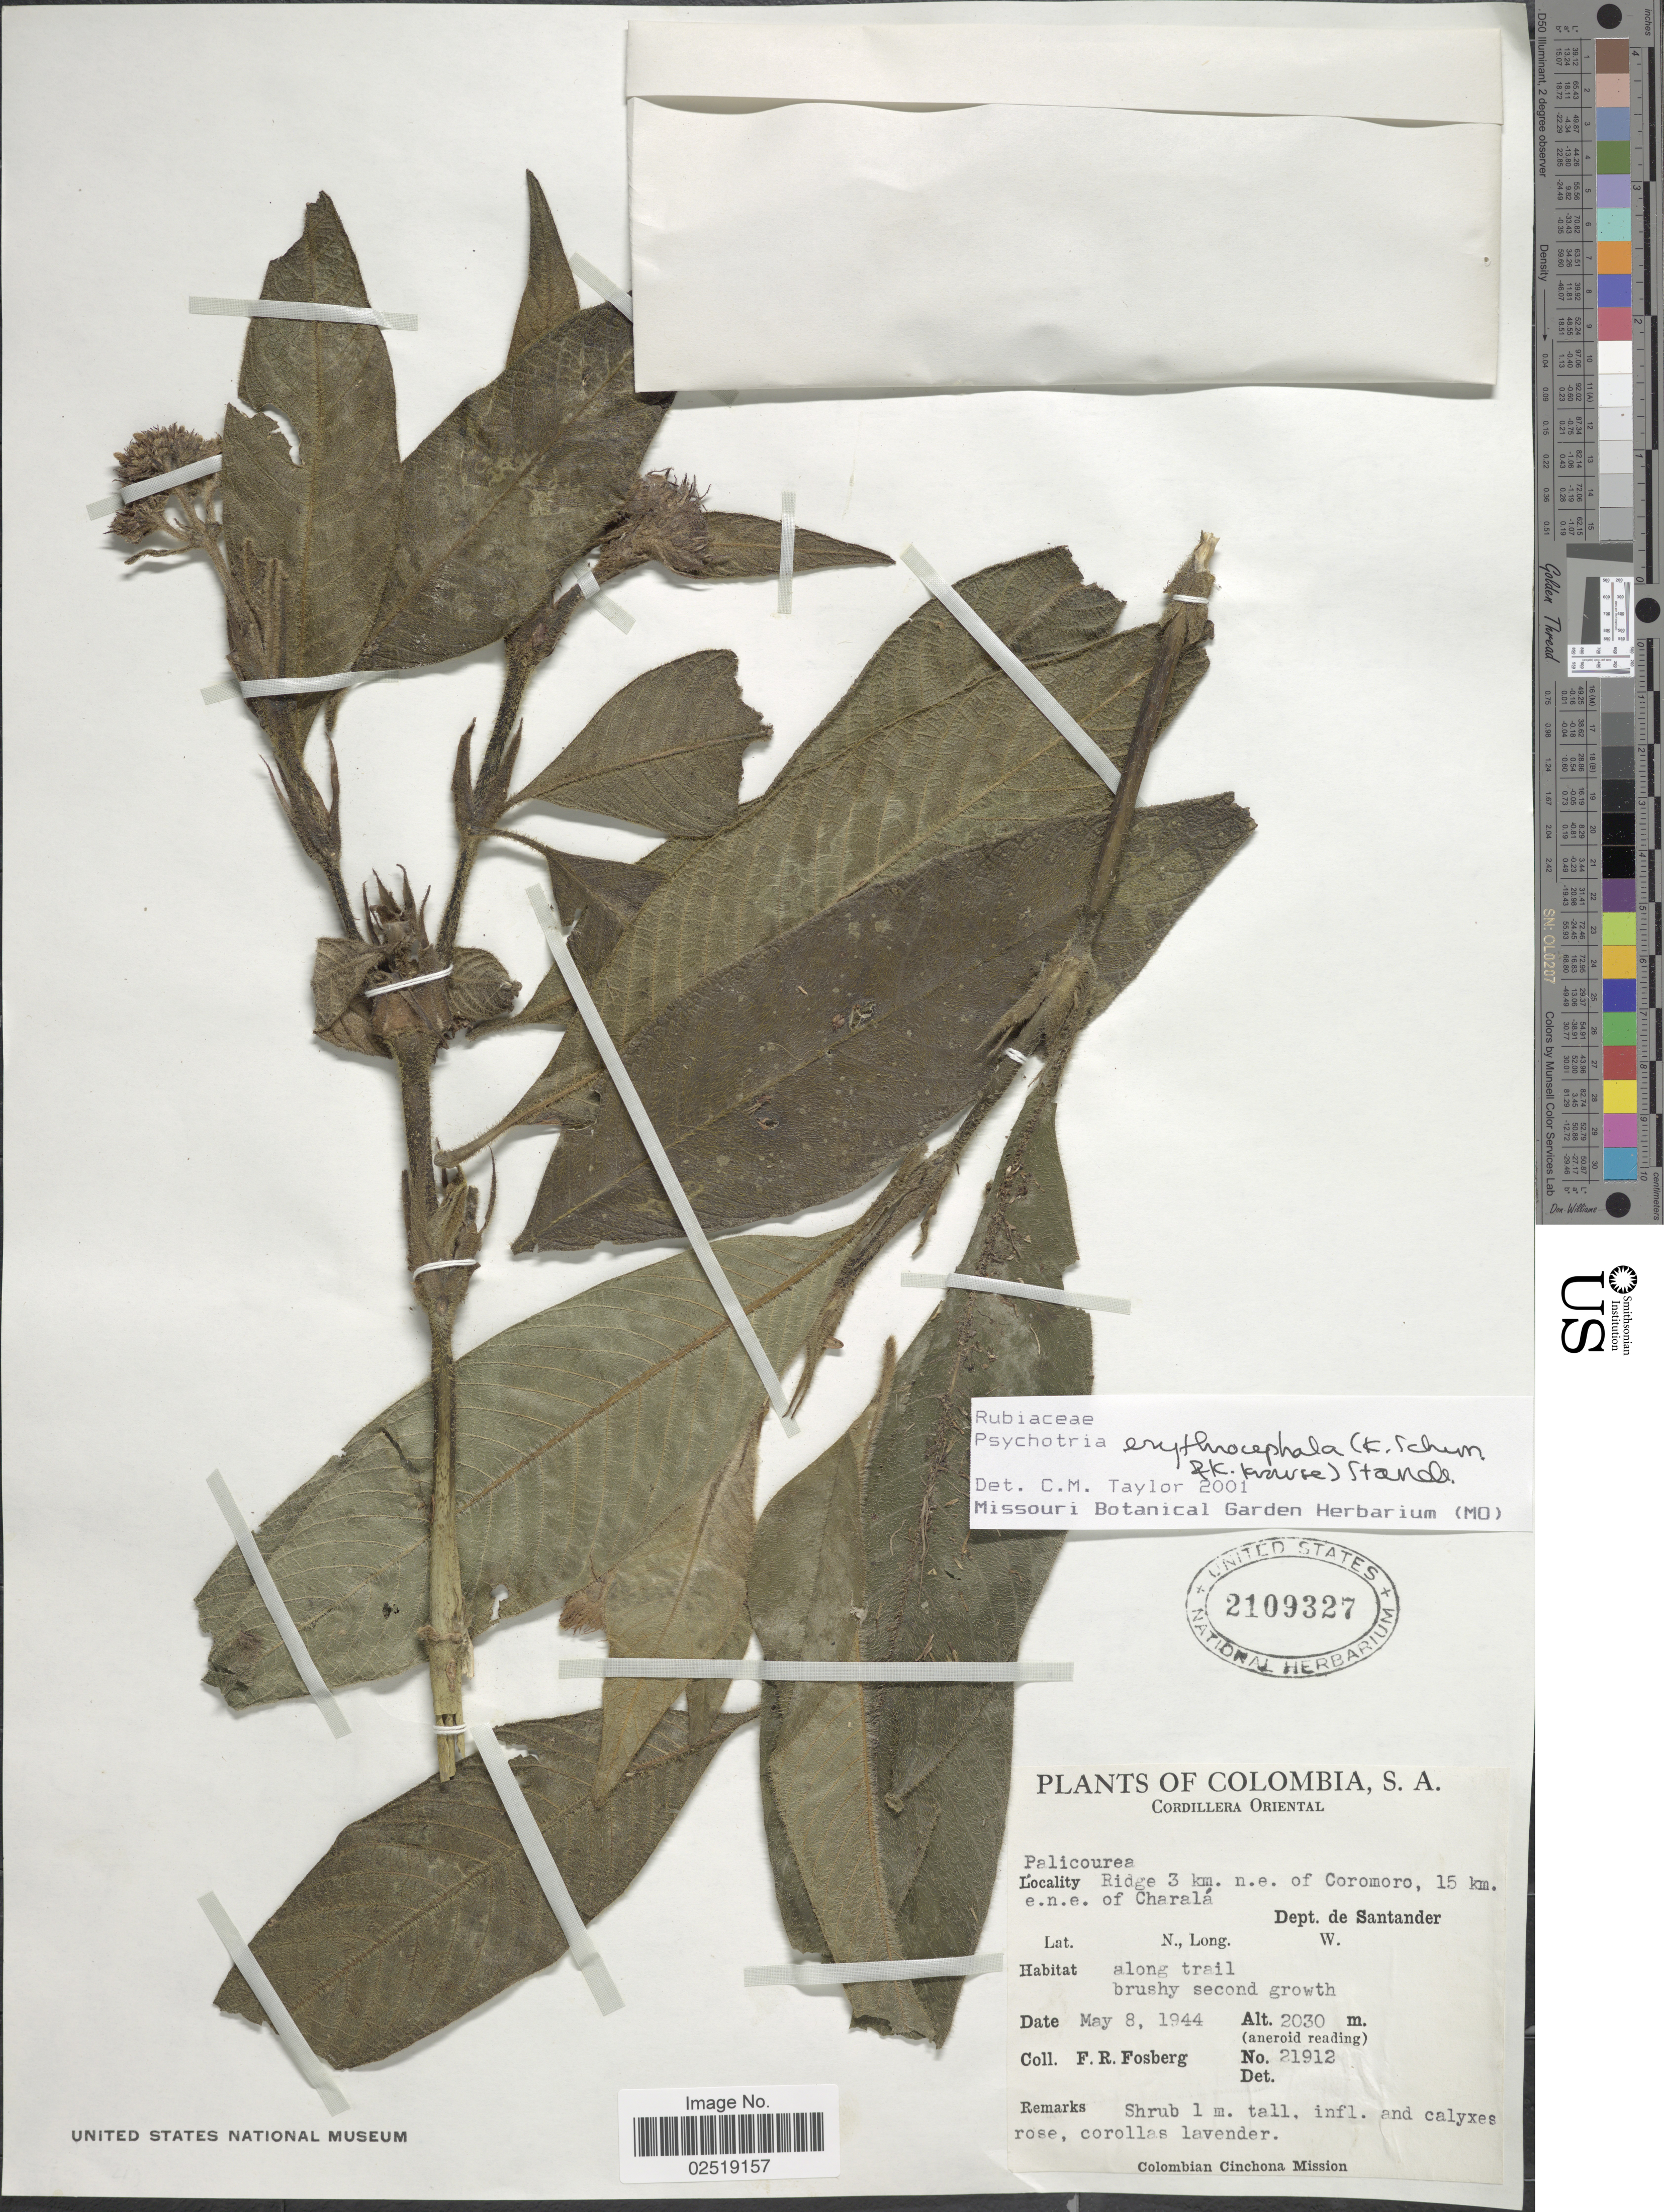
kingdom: Plantae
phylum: Tracheophyta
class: Magnoliopsida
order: Gentianales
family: Rubiaceae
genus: Psychotria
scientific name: Psychotria erythrocephala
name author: (K. Schum. & K. Krause) Standl.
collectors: F. R. Fosberg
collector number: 21912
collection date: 1944-05-08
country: Colombia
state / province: Santander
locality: Cordillera Oriental. Ridge 3 km. n.e. of Coromoro, 15 km. e.n.e. of Charala. Dept. de Santander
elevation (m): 2030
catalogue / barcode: US 2109327